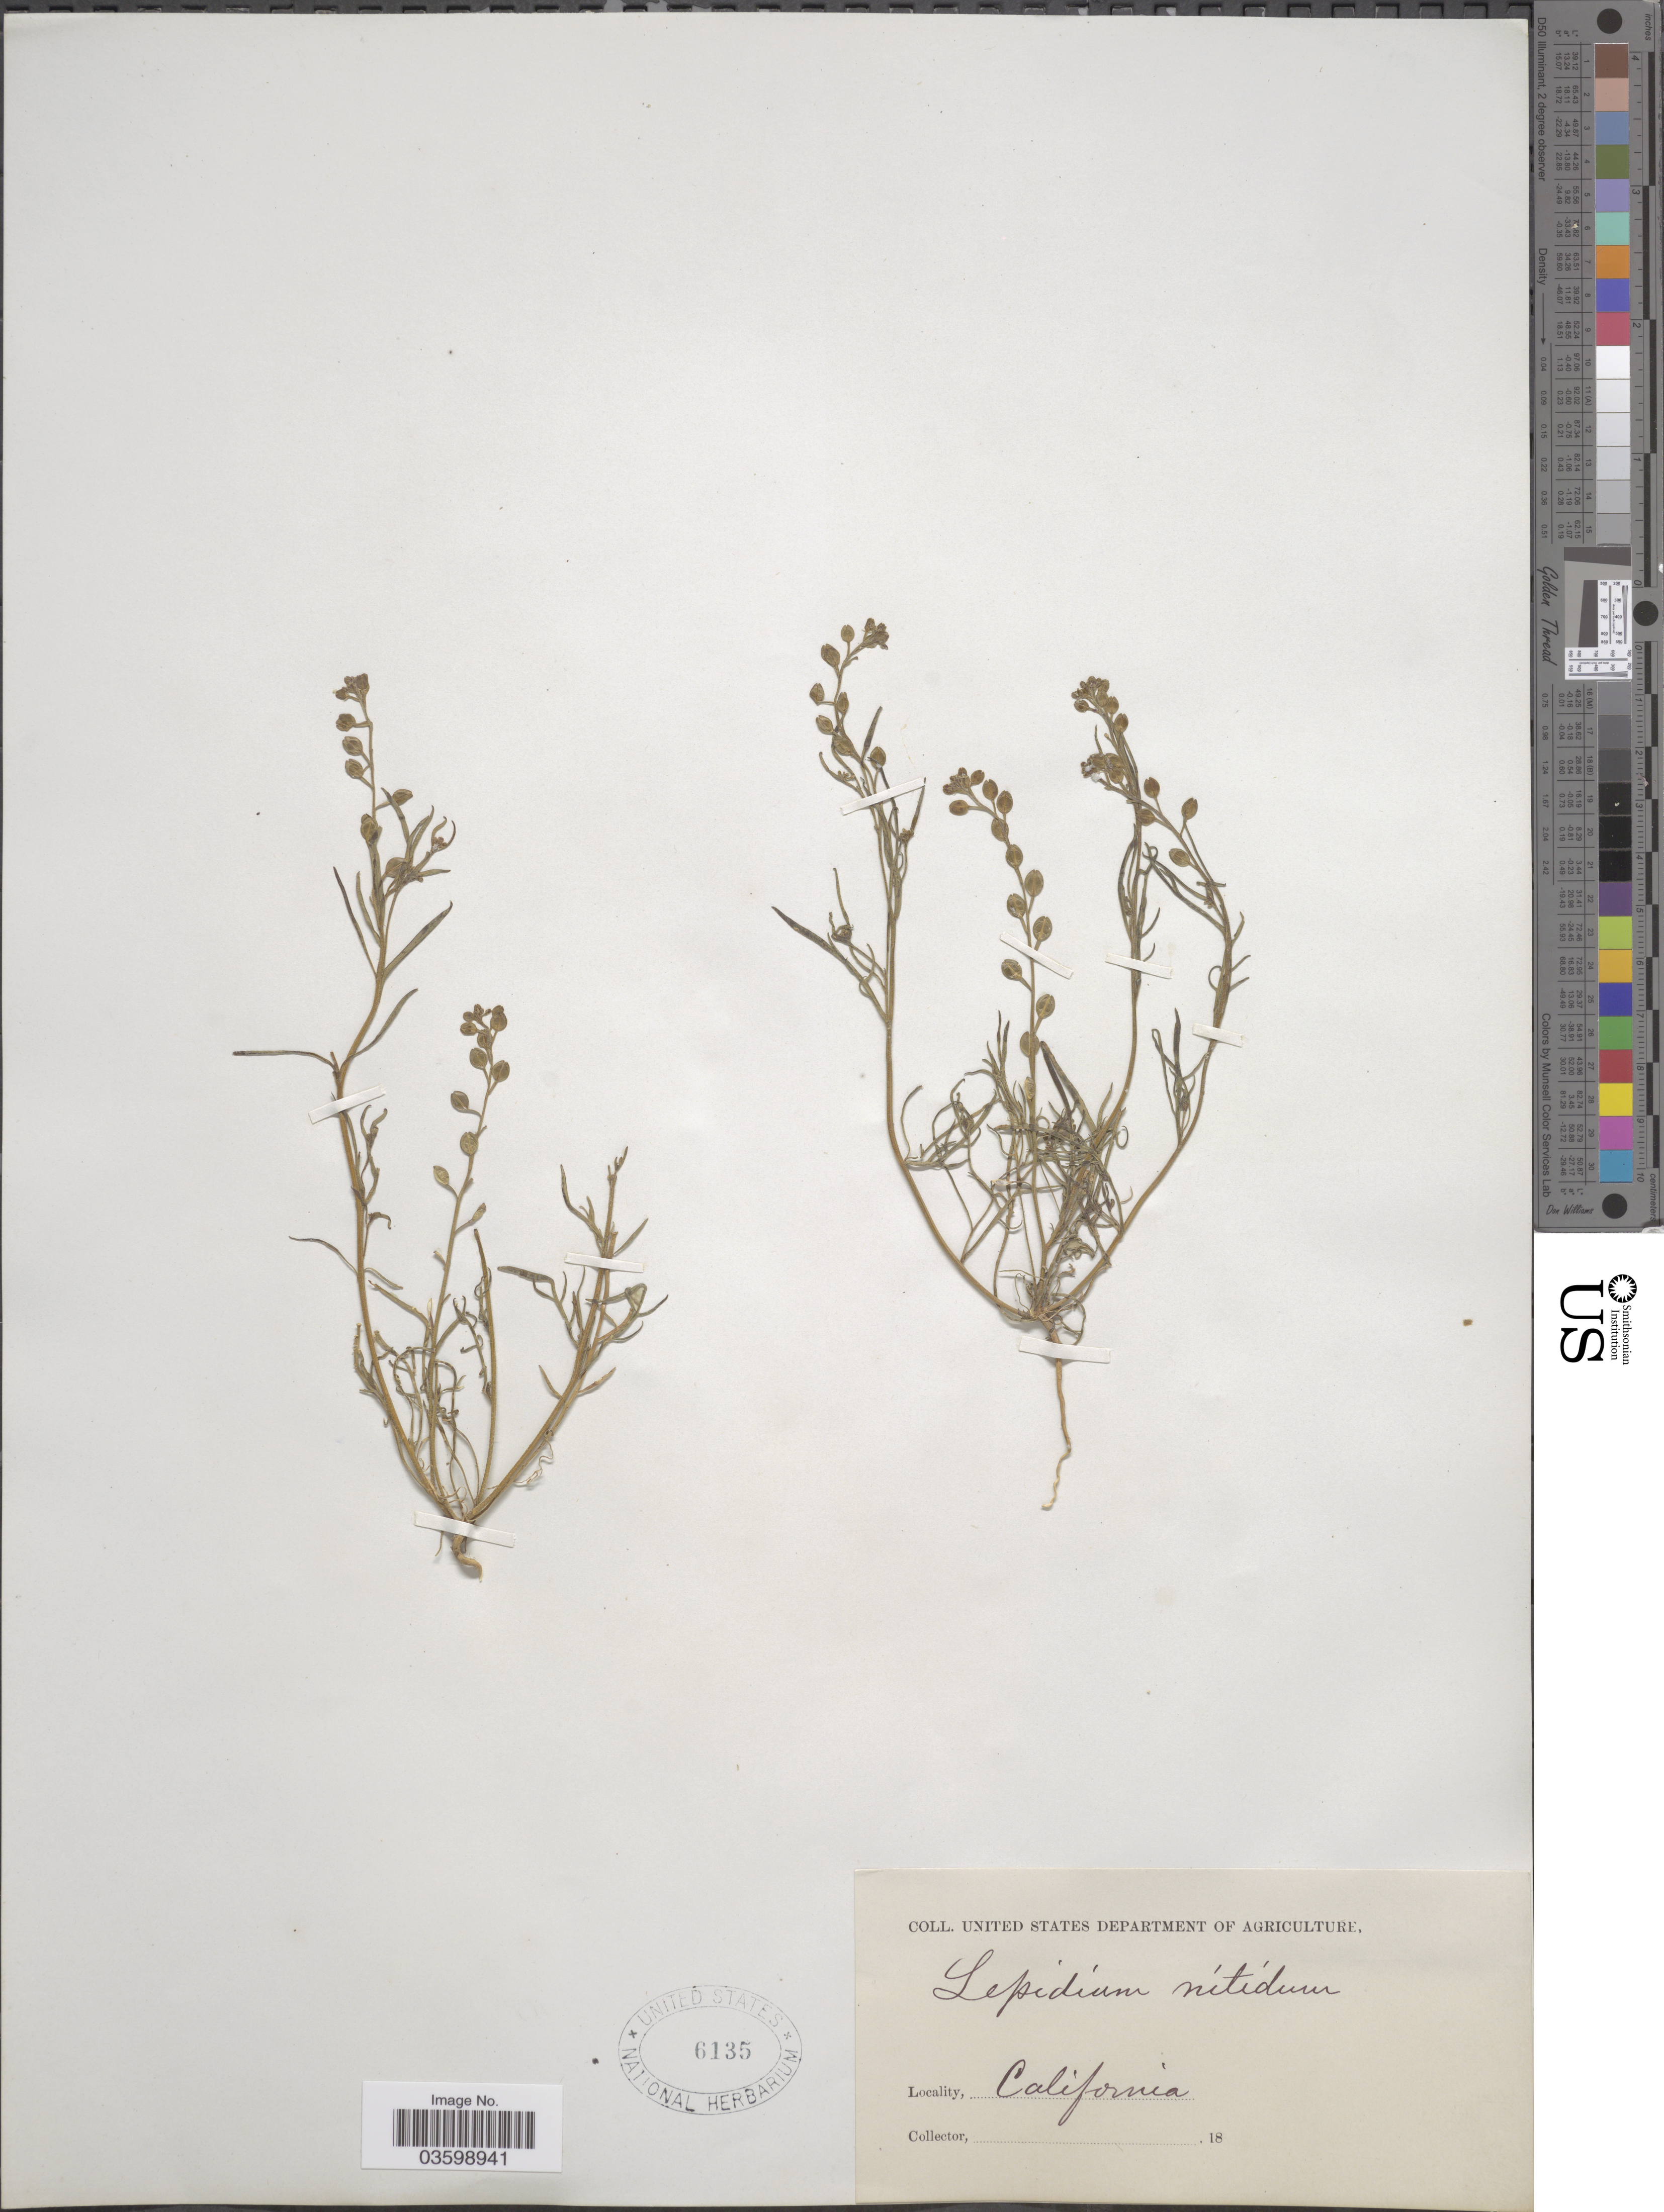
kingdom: Plantae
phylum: Tracheophyta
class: Magnoliopsida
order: Brassicales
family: Brassicaceae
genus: Lepidium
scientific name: Lepidium nitidum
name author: Nutt.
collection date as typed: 18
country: United States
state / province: California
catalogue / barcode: US 6135